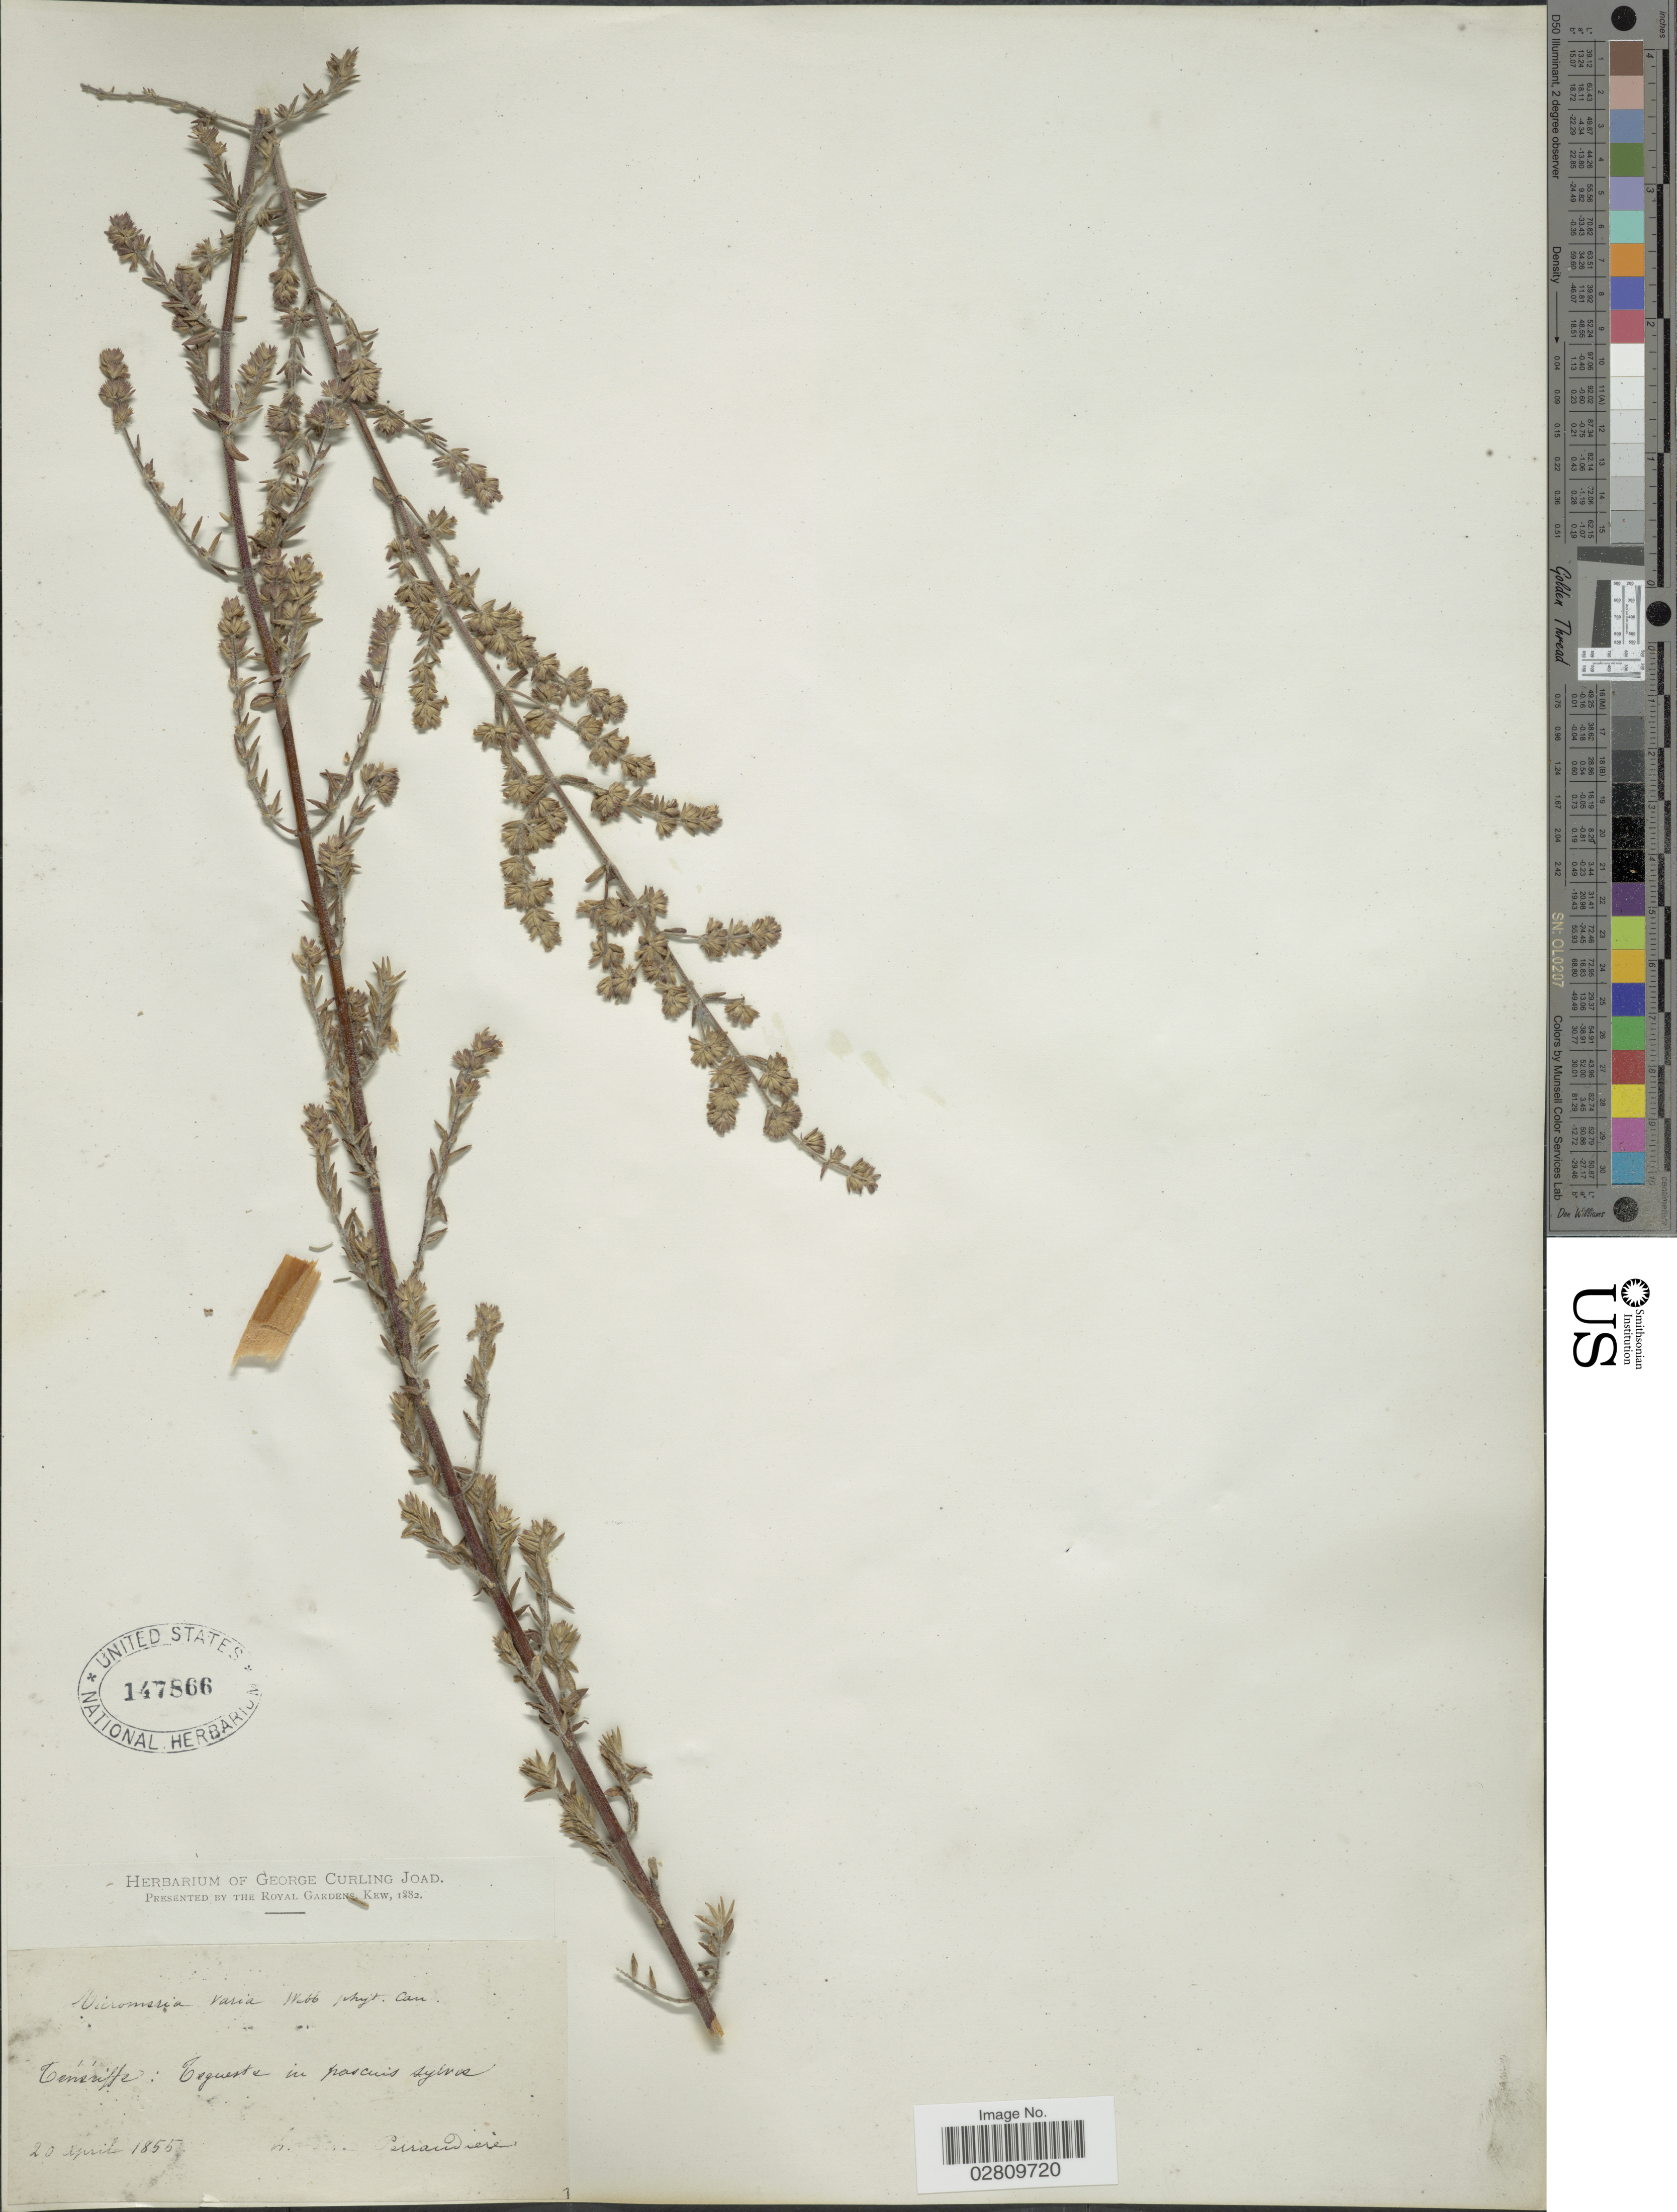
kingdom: Plantae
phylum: Tracheophyta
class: Magnoliopsida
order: Lamiales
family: Lamiaceae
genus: Micromeria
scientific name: Micromeria varia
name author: Benth.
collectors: H. de la Perraudière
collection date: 1855-04-20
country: Spain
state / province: Canarias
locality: Ténériffe: Tegueste in pascuis sylvis.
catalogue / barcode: US 147866